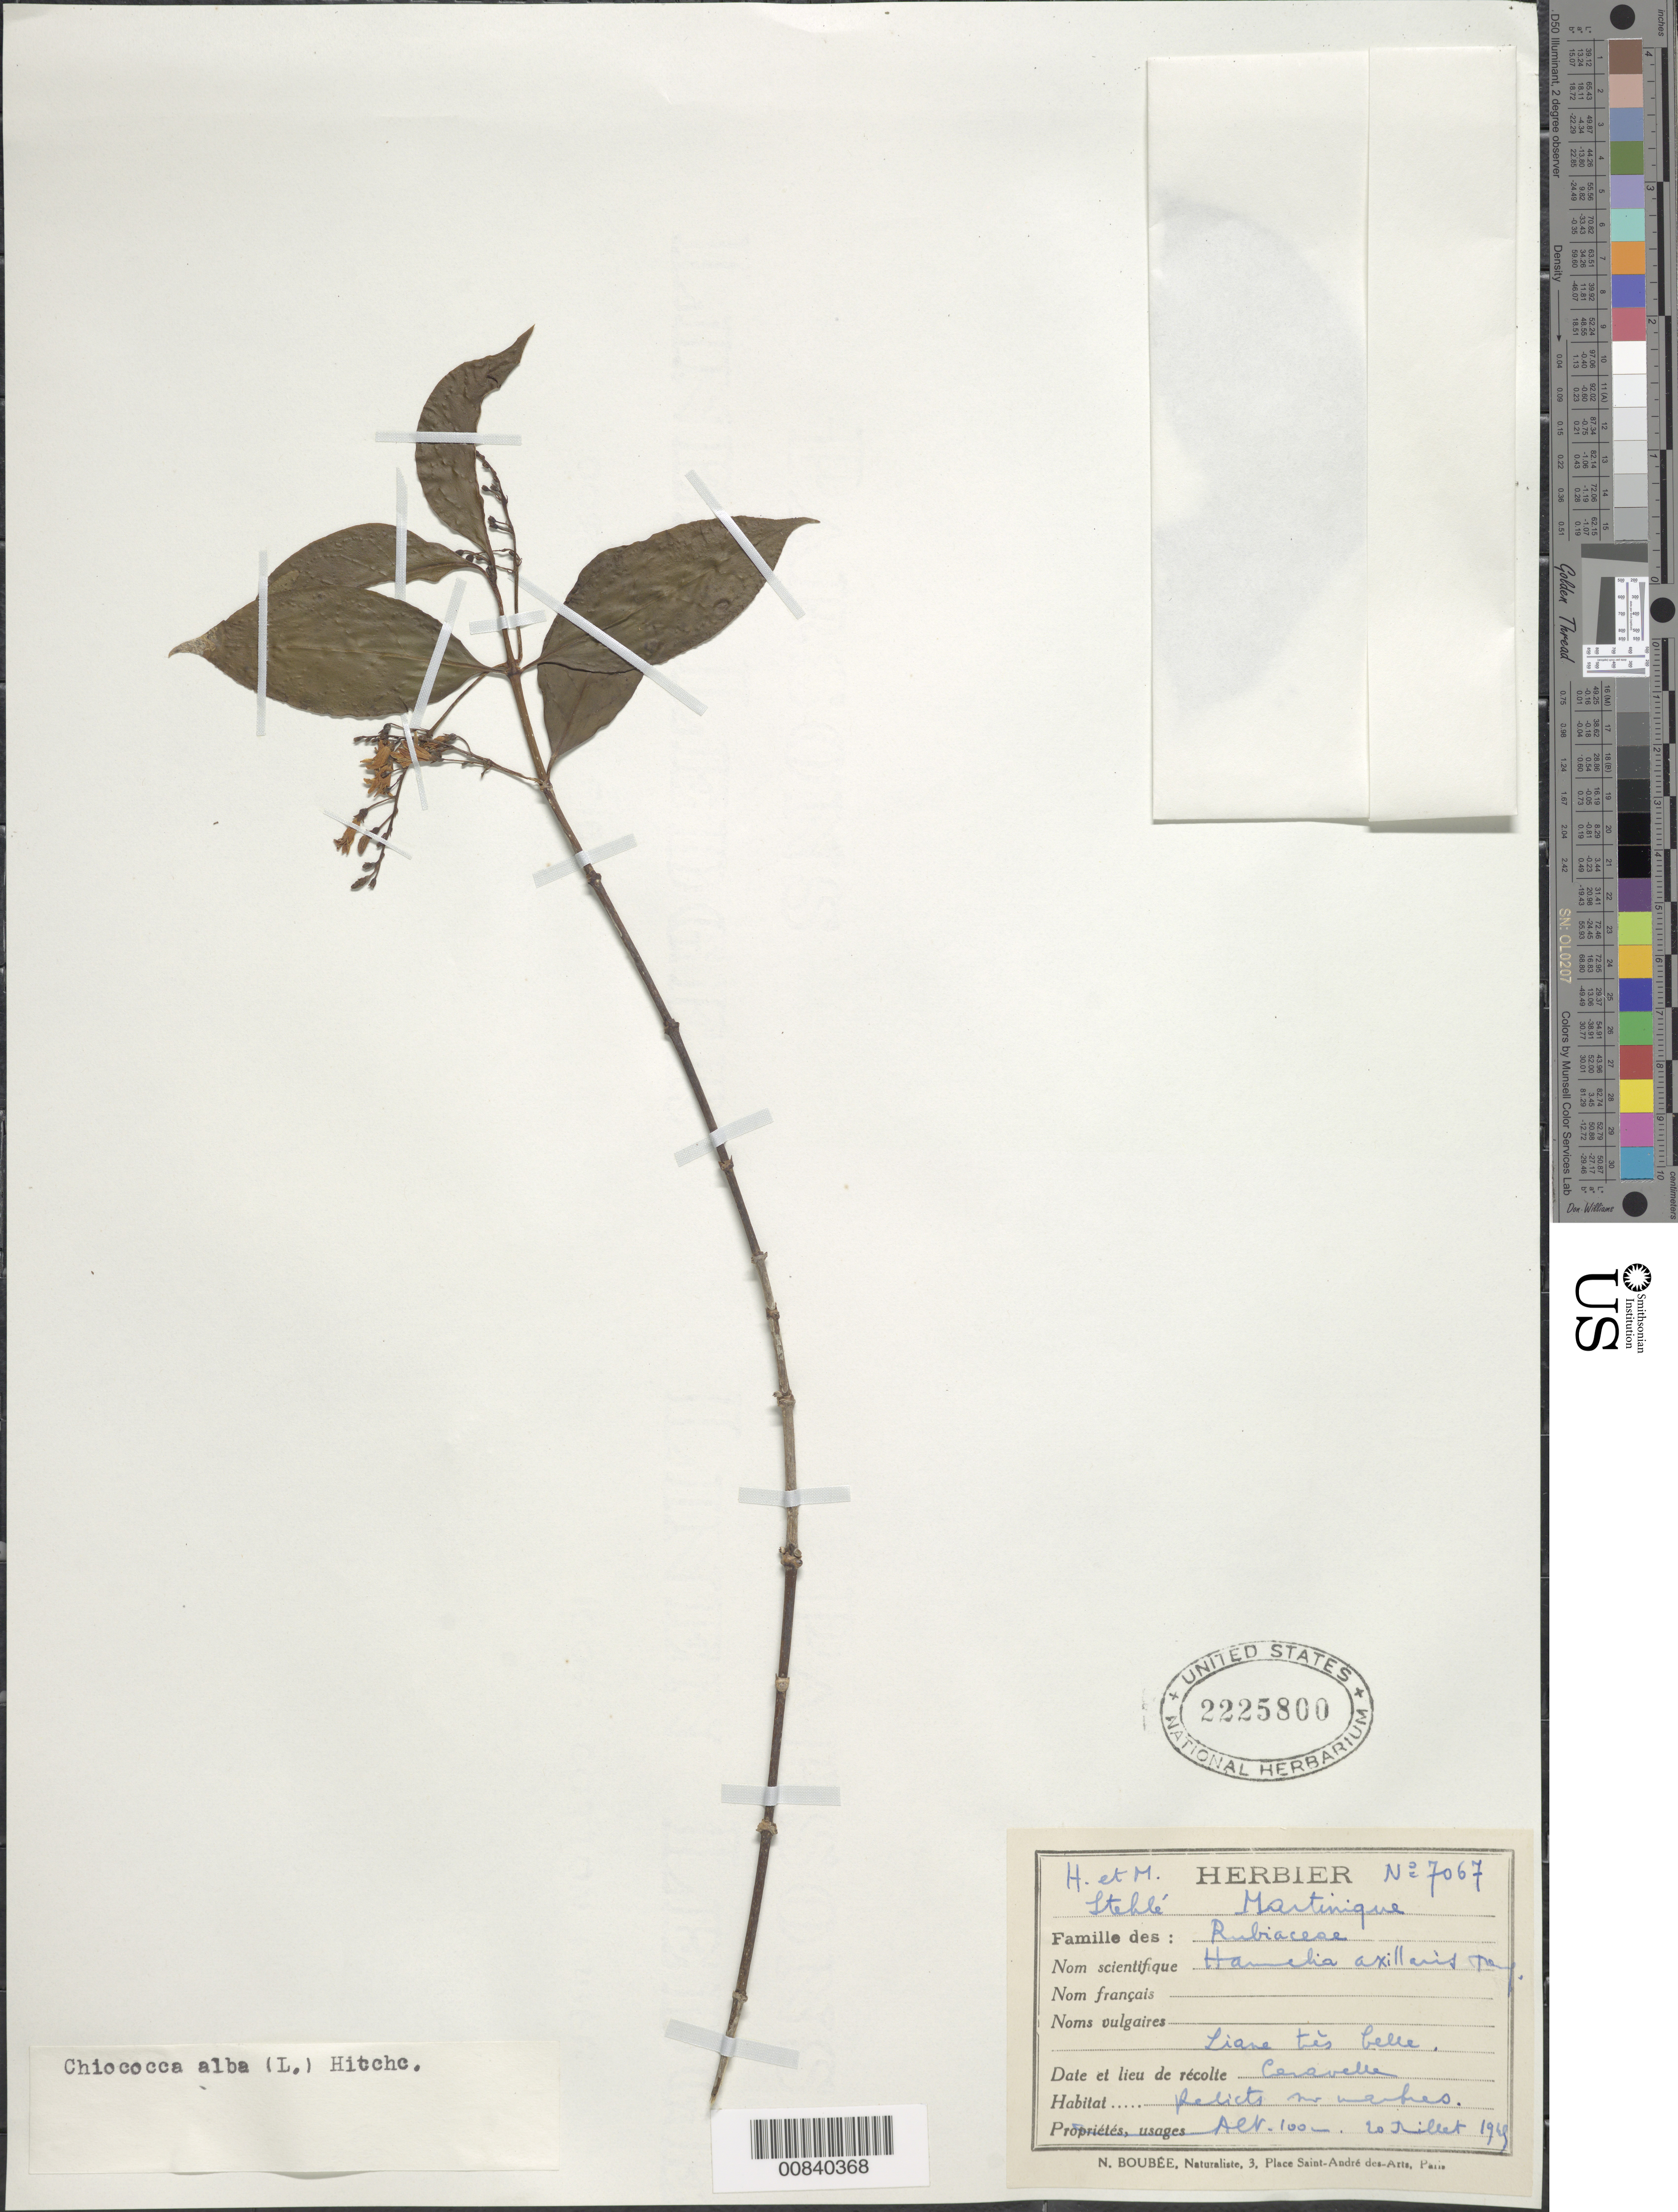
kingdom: Plantae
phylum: Tracheophyta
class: Magnoliopsida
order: Gentianales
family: Rubiaceae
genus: Chiococca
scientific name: Chiococca alba subsp. alba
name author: (L.) Hitchc.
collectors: H. Stehlé & M. Stehlé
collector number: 7067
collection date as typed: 20 Jul 1949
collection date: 1949-07-20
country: Martinique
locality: Caravelle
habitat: Relicts ---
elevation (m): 100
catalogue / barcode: US 2225800